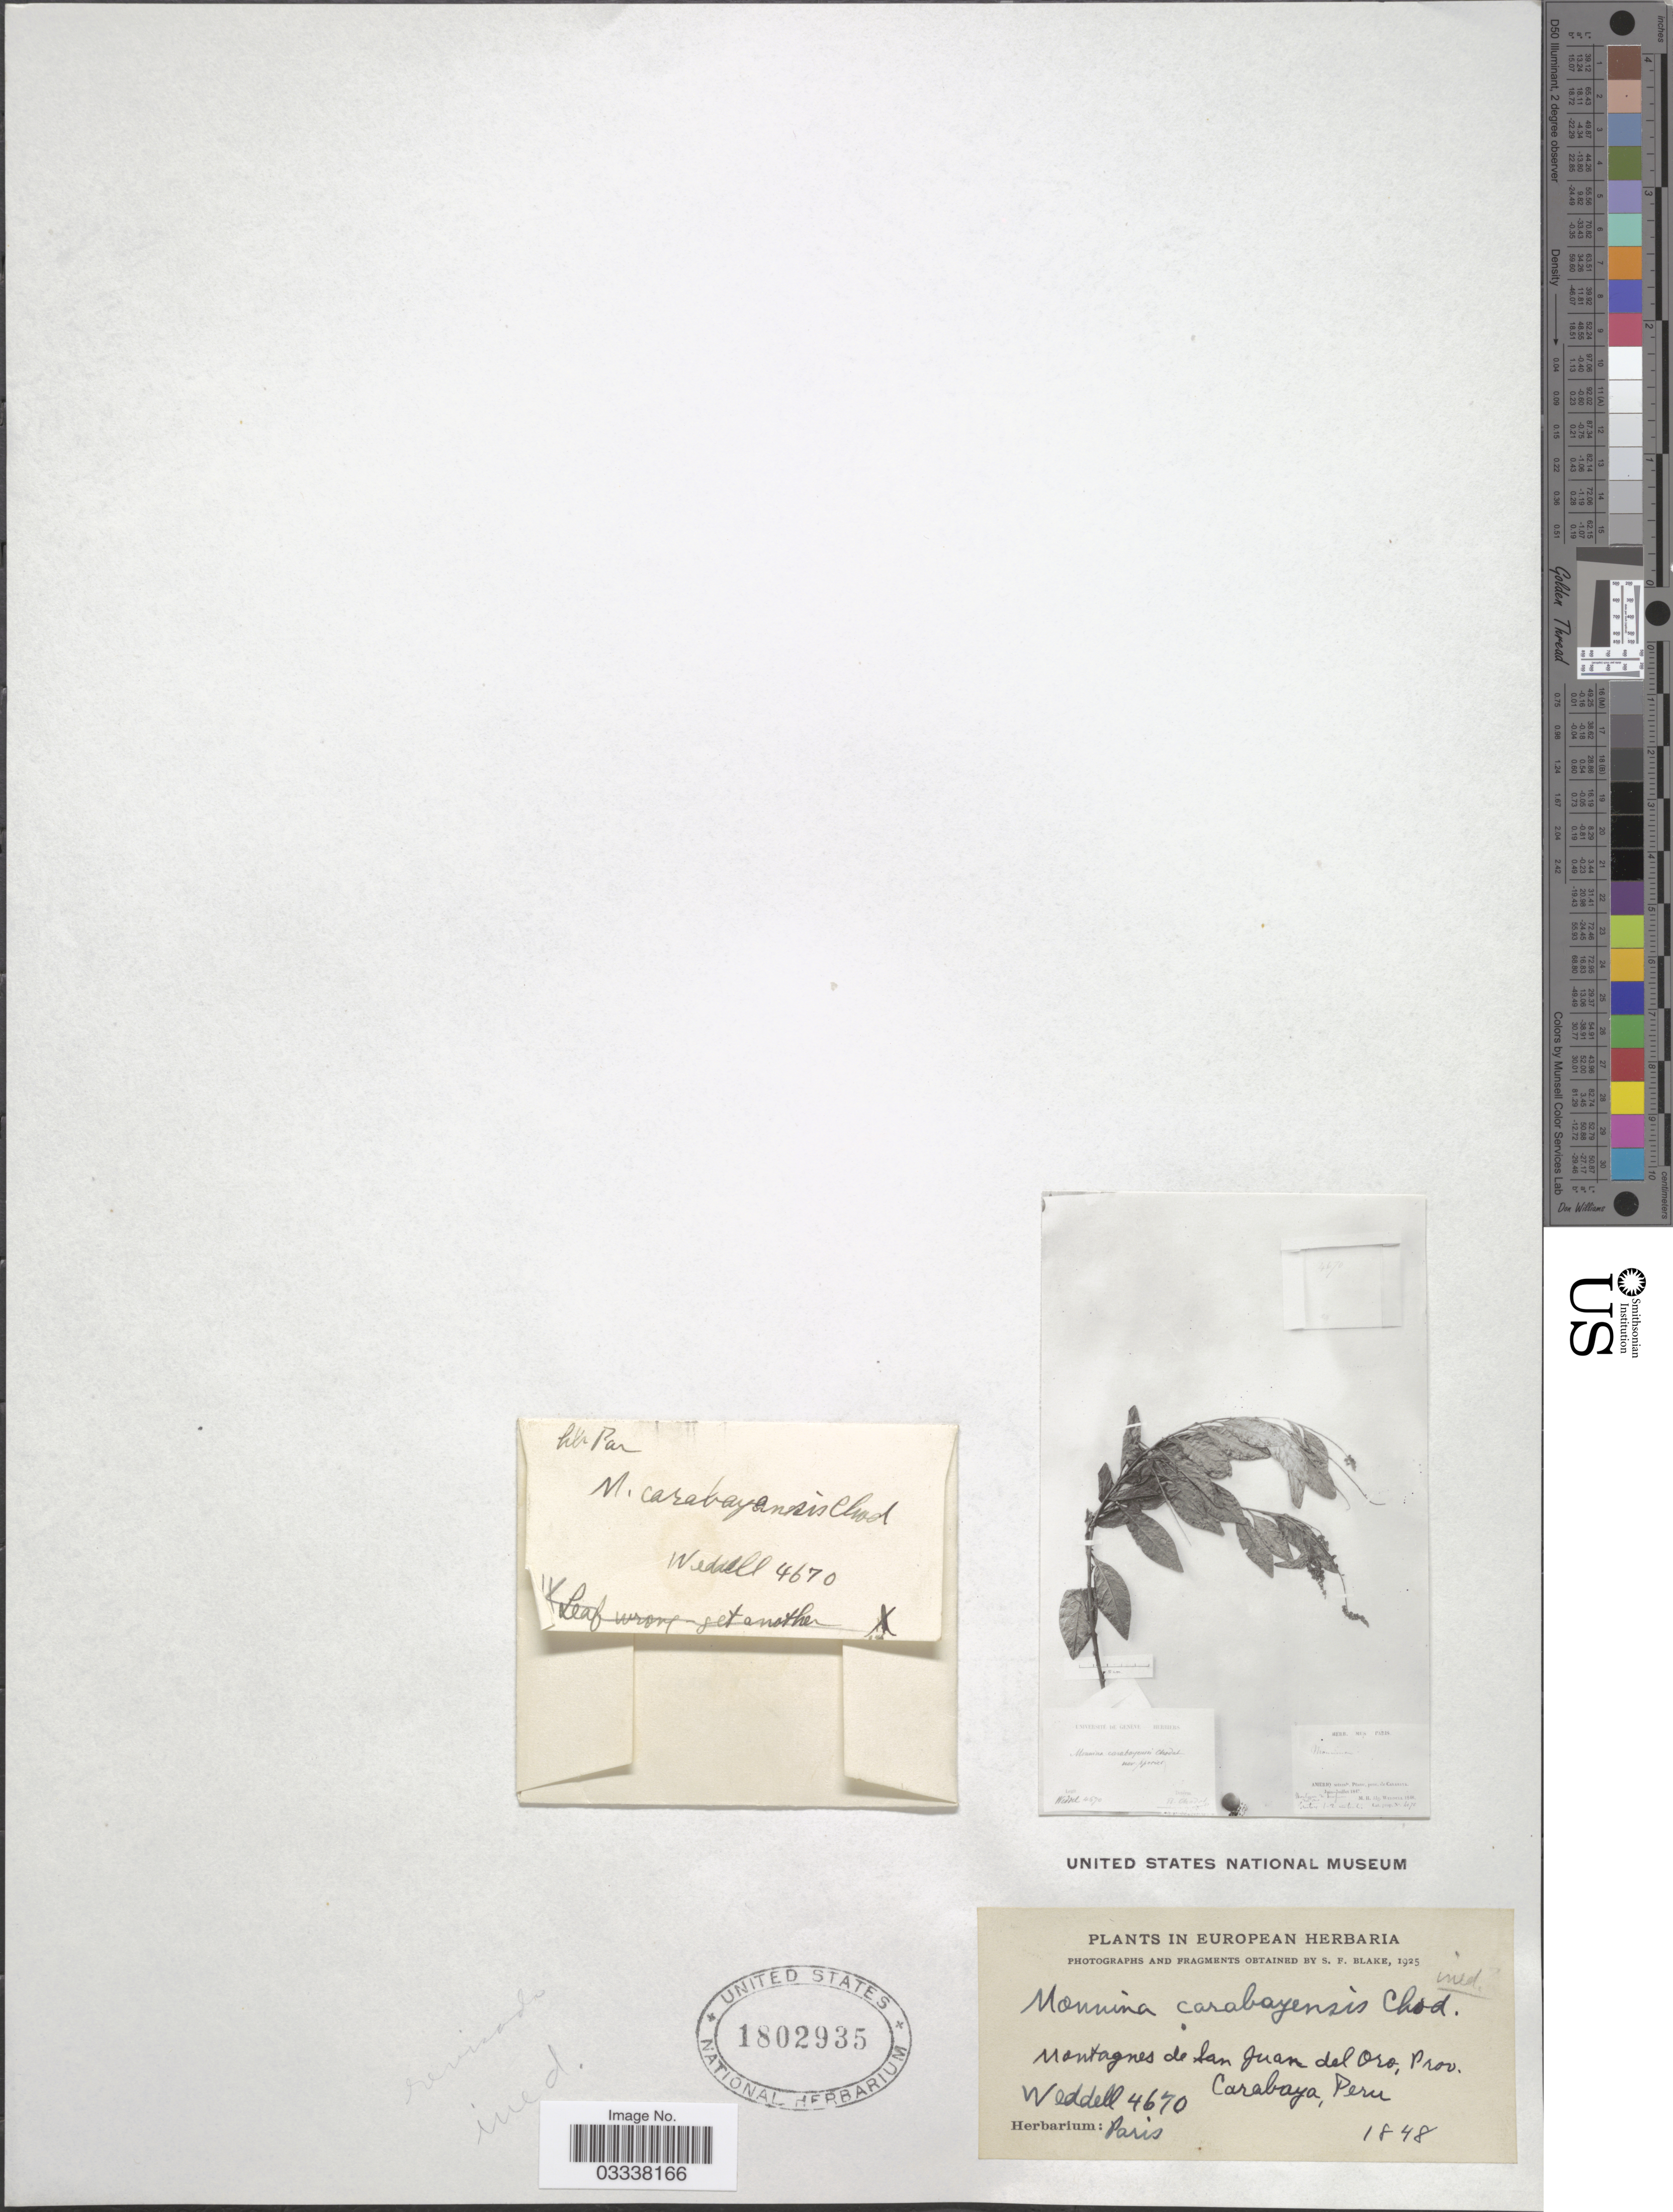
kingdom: Plantae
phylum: Tracheophyta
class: Magnoliopsida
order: Fabales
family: Polygalaceae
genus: Monnina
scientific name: Monnina carabayensis Chodat, ined.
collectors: -. Weddell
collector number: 4670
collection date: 1848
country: Peru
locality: Montagnes de San Juan del Oro, Prov. Carabaya.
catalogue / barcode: US 1802935